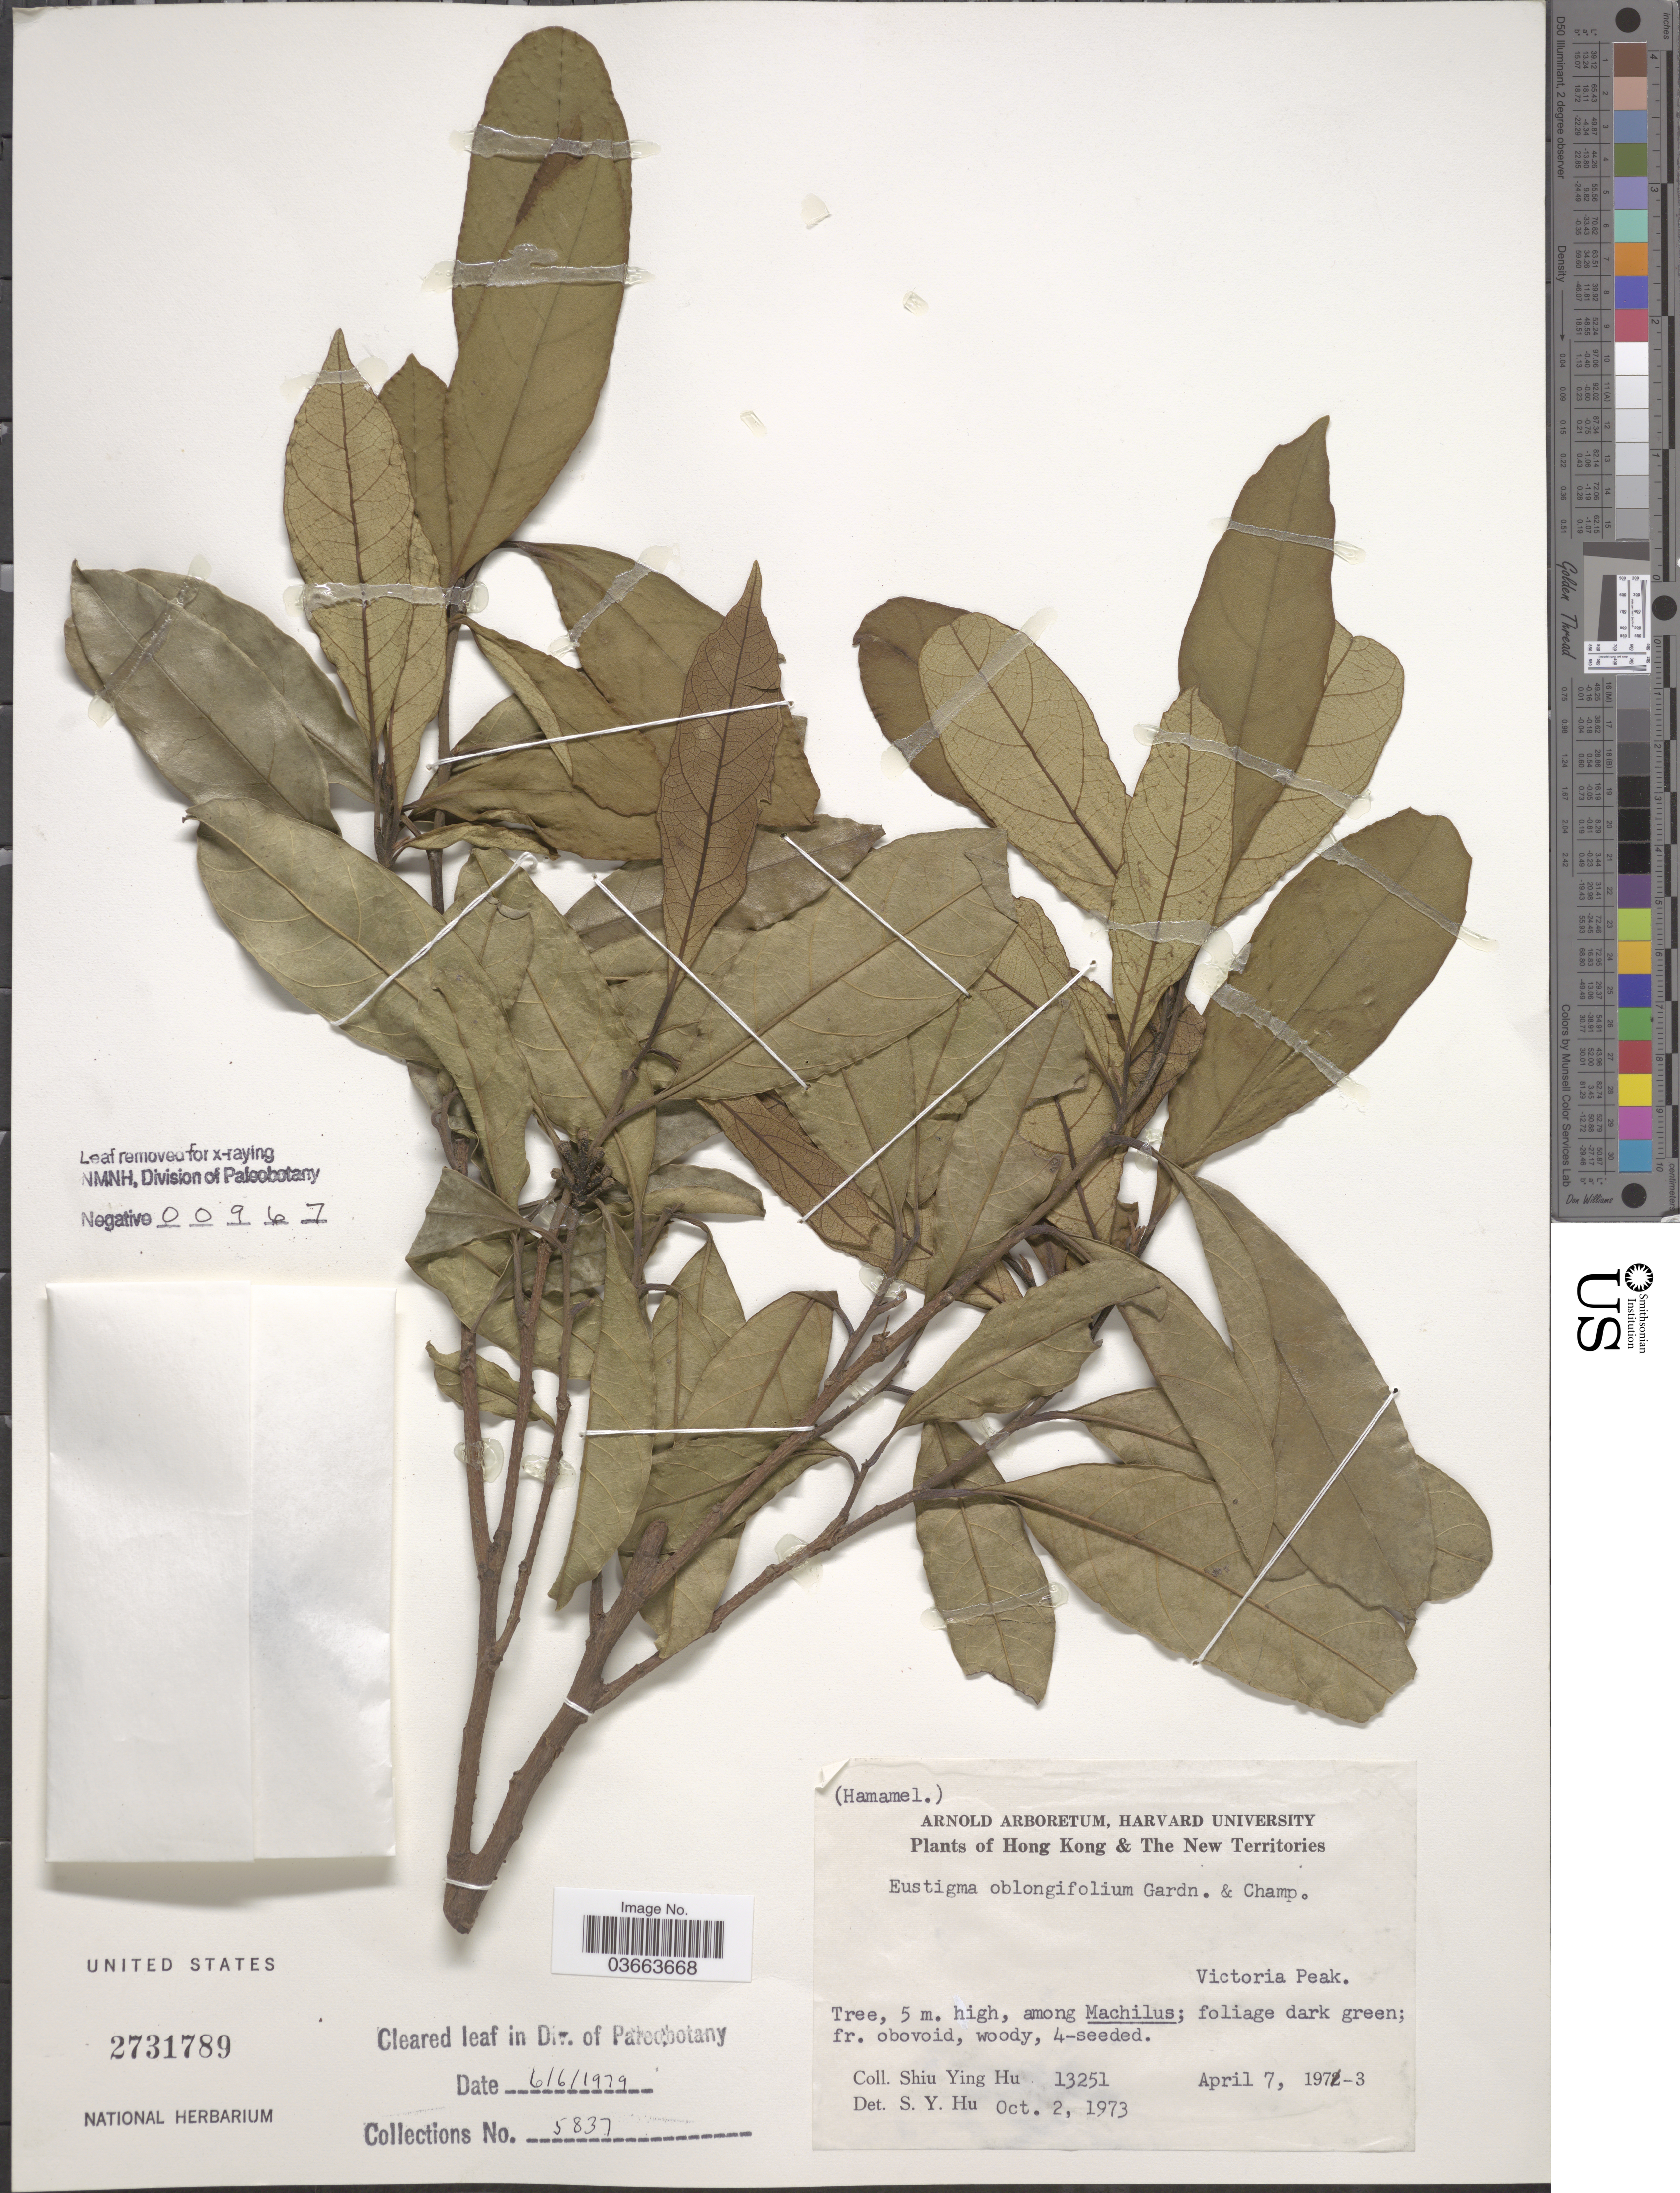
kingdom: Plantae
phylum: Tracheophyta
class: Magnoliopsida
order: Saxifragales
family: Hamamelidaceae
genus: Eustigma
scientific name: Eustigma oblongifolium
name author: Gardner & Champ.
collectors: S. Y. Hu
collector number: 13251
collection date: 1973-04-07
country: China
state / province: Hong Kong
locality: Hong Kong & The New Territories. Victoria Peak.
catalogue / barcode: US 2731789